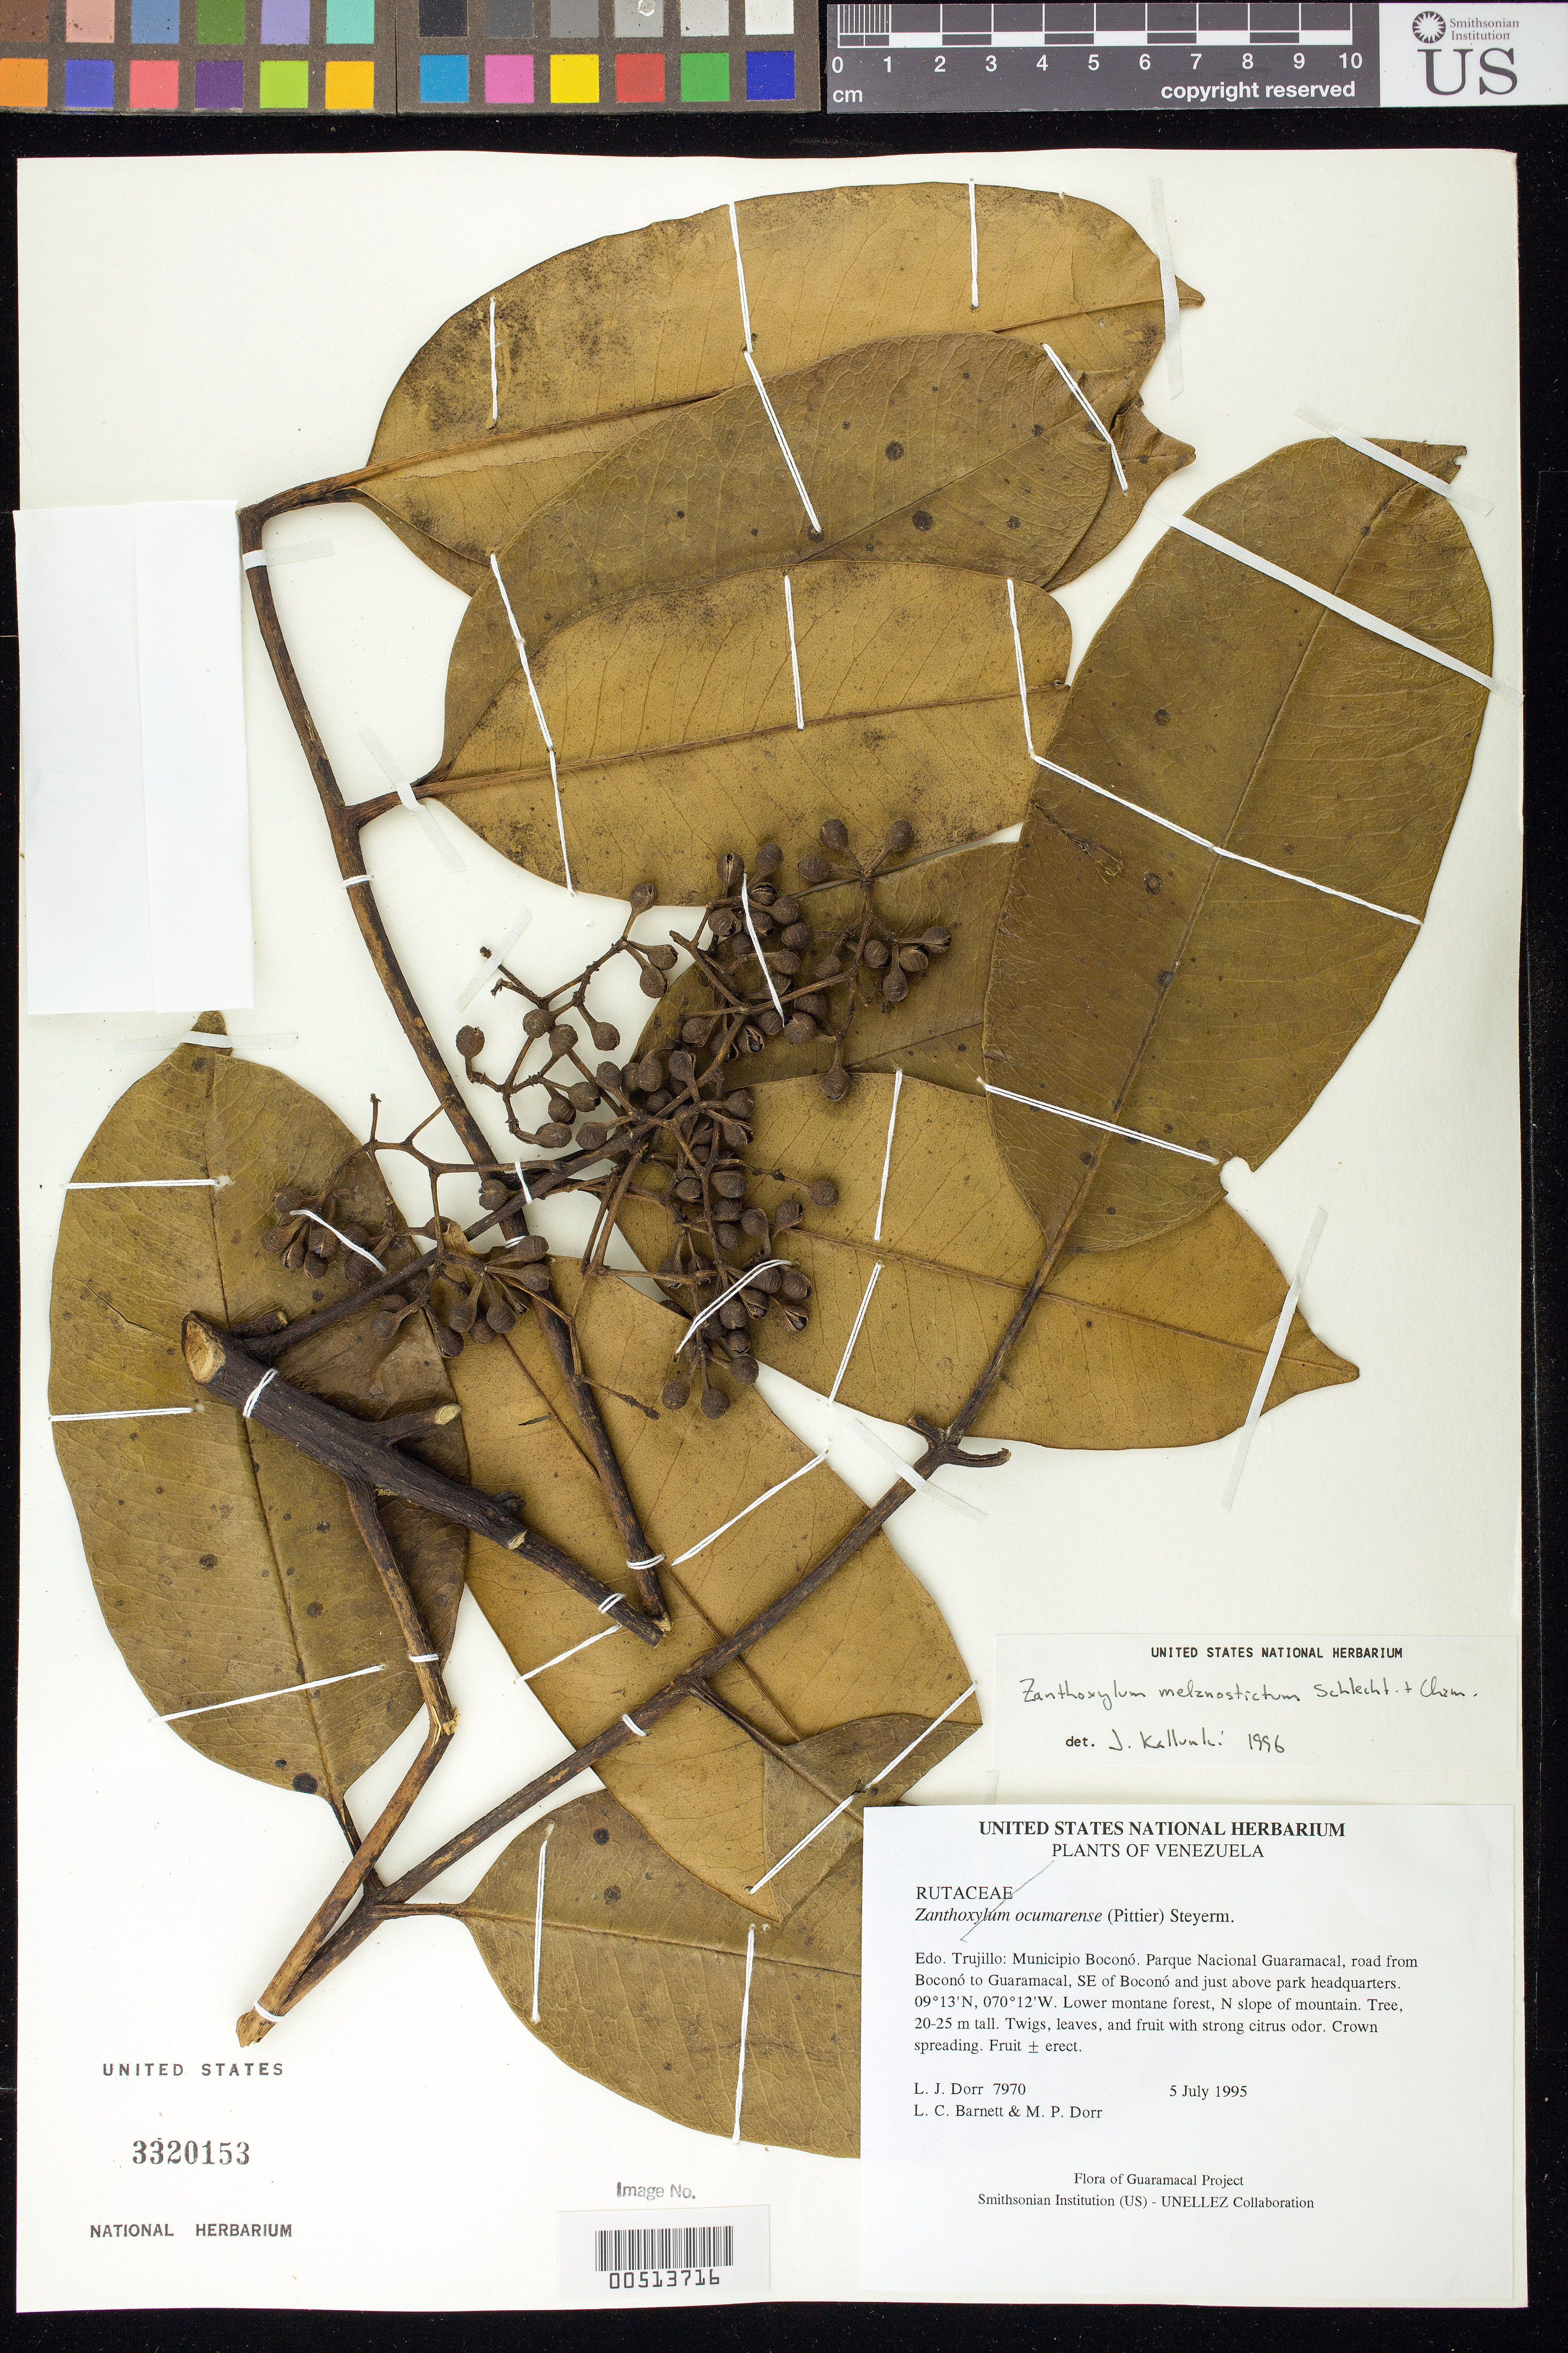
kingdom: Plantae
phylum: Tracheophyta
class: Magnoliopsida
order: Sapindales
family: Rutaceae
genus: Zanthoxylum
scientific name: Zanthoxylum melanostictum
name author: Schltdl. & Cham.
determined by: Dorr, L. J., (BOT), Smithsonian Institution - National Museum of Natural History (UNITED STATES)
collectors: L. J. Dorr, L. C. Barnett & M. P. Dorr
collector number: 7970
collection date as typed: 05 Jul 1995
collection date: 1995-07-05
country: Venezuela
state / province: Trujillo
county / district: Boconó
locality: Parque Nacional Guaramacal, road from Boconó to Guaramacal, SE of Boconó, just above park headquarters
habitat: Lower montane forest, N slope of mountain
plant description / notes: NY, PORT, US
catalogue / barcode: US 3320153